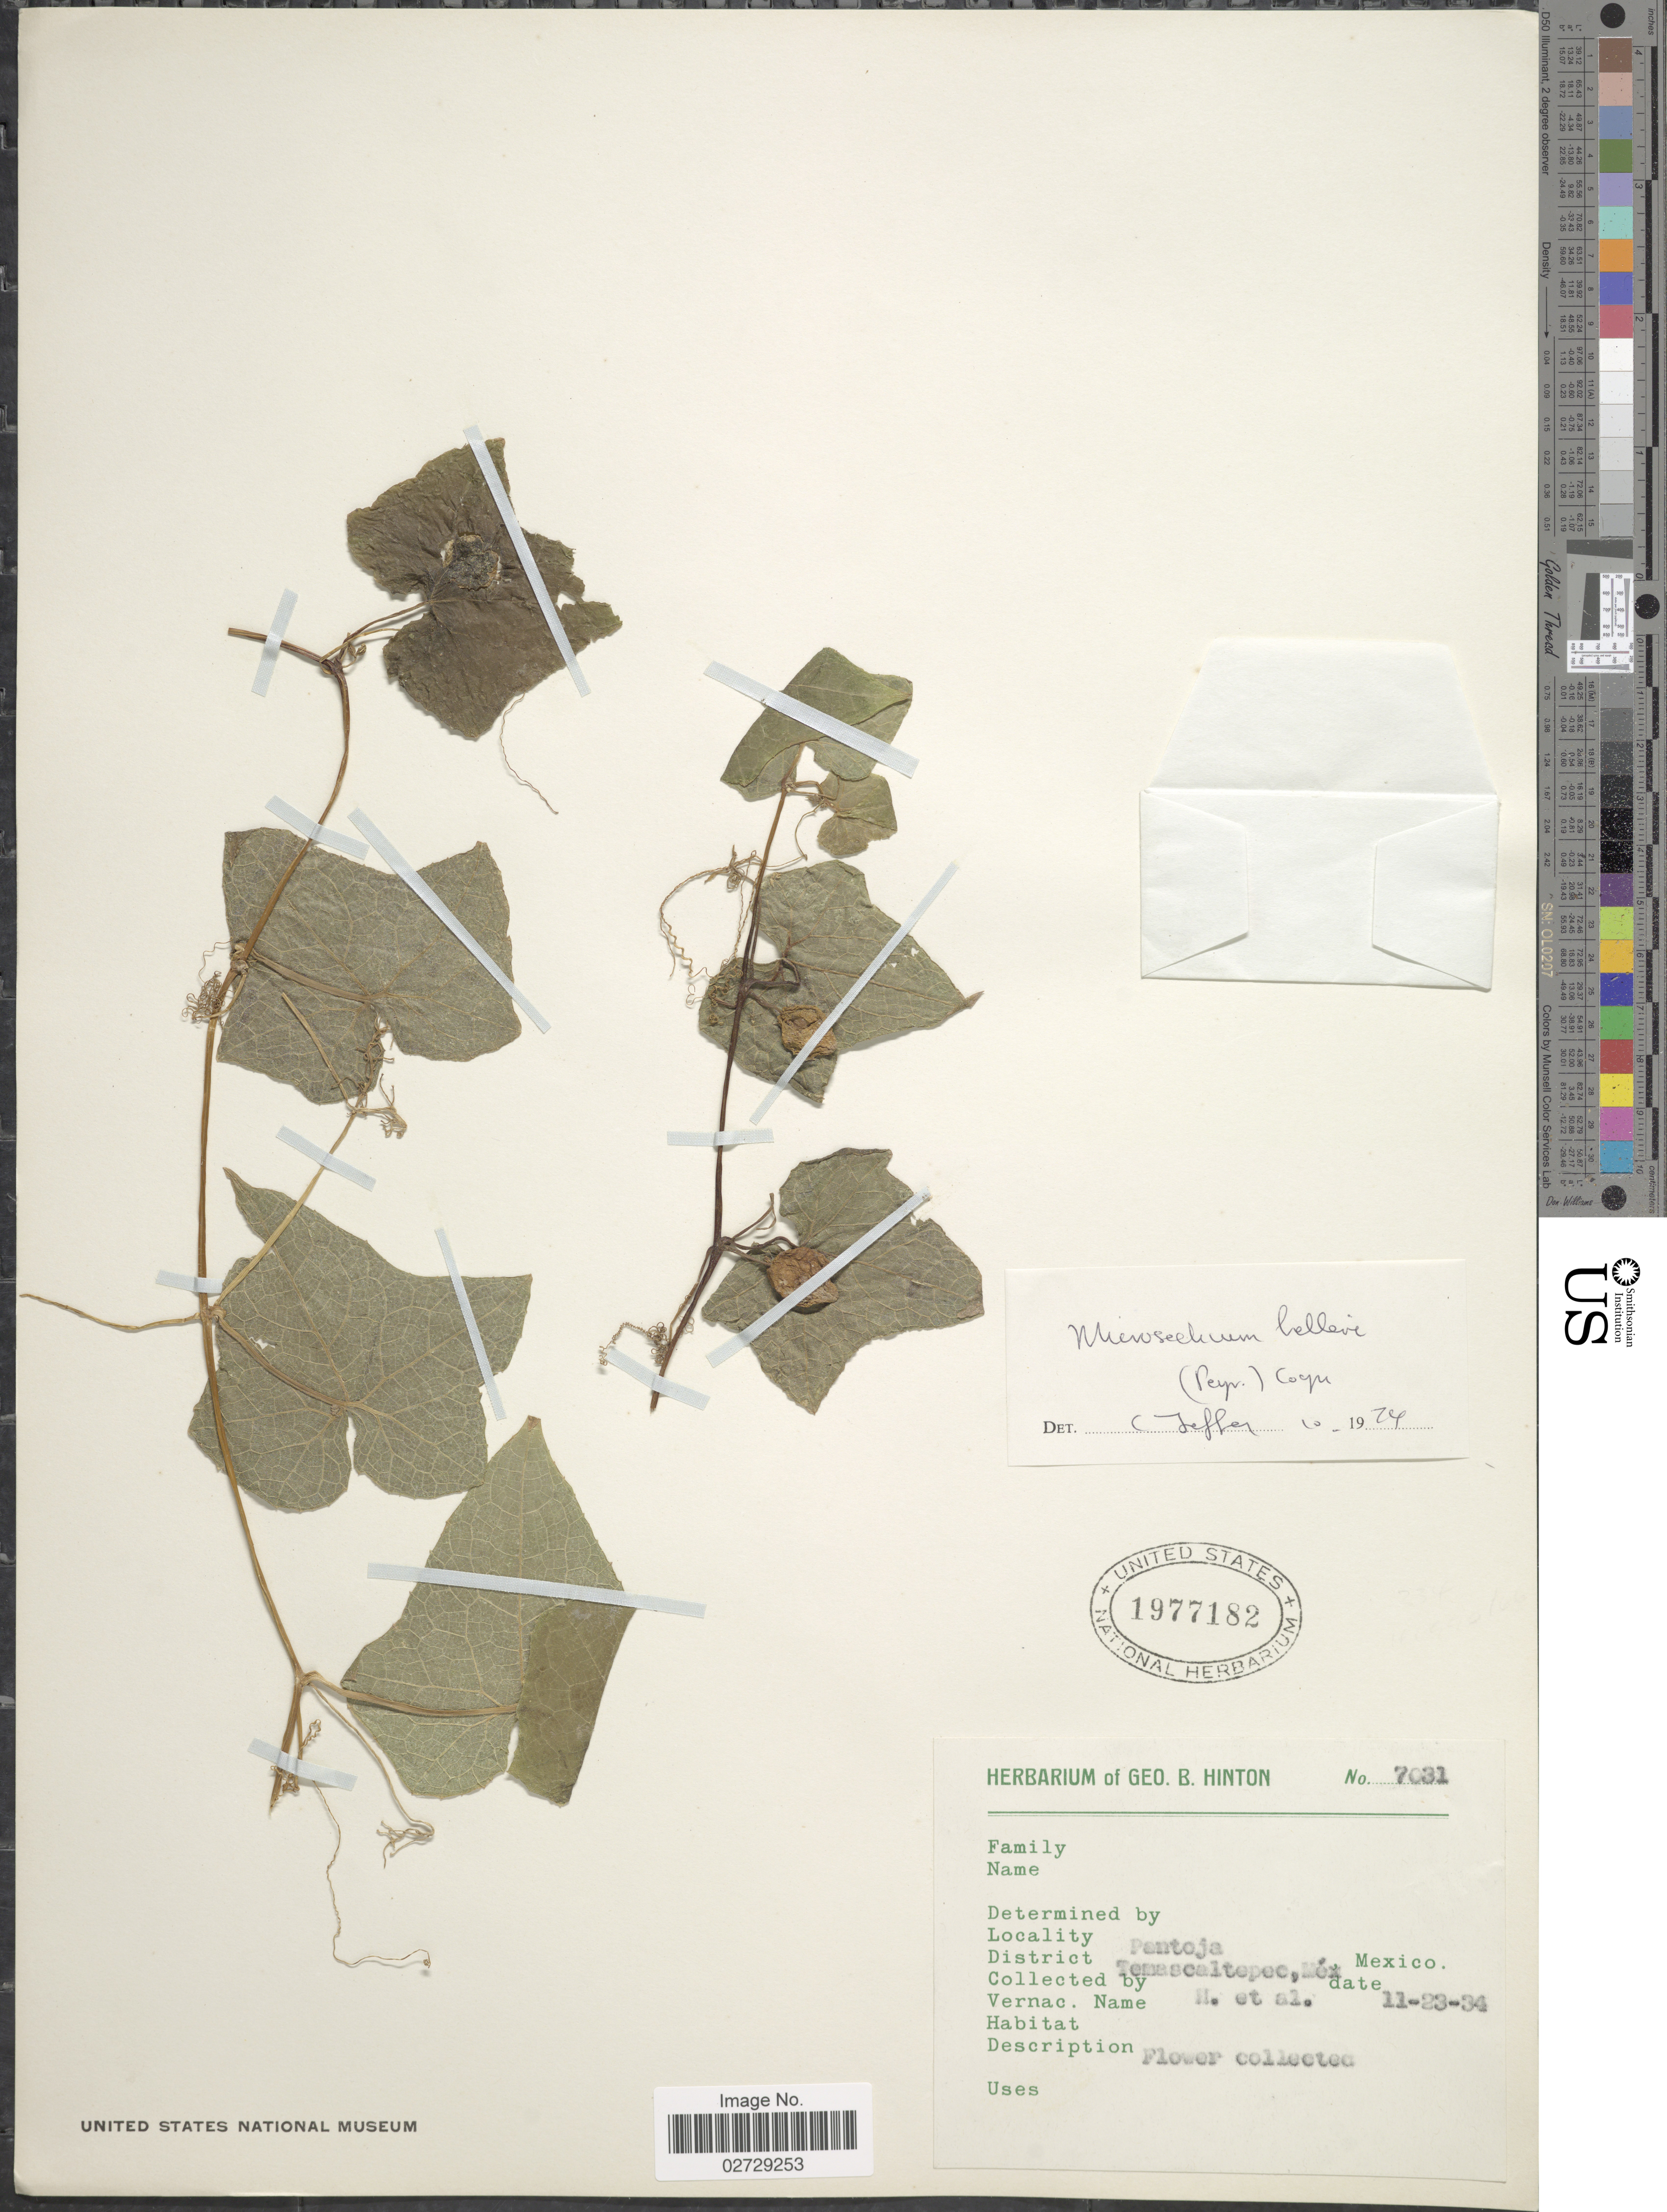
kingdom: Plantae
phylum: Tracheophyta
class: Magnoliopsida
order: Cucurbitales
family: Cucurbitaceae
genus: Microsechium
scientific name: Microsechium helleri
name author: (Peyr.) Cogn.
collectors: G. B. Hinton & et al.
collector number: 7031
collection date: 1934-11-23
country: Mexico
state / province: México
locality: Pantoja, District Temascaltepec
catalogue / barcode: US 1977182